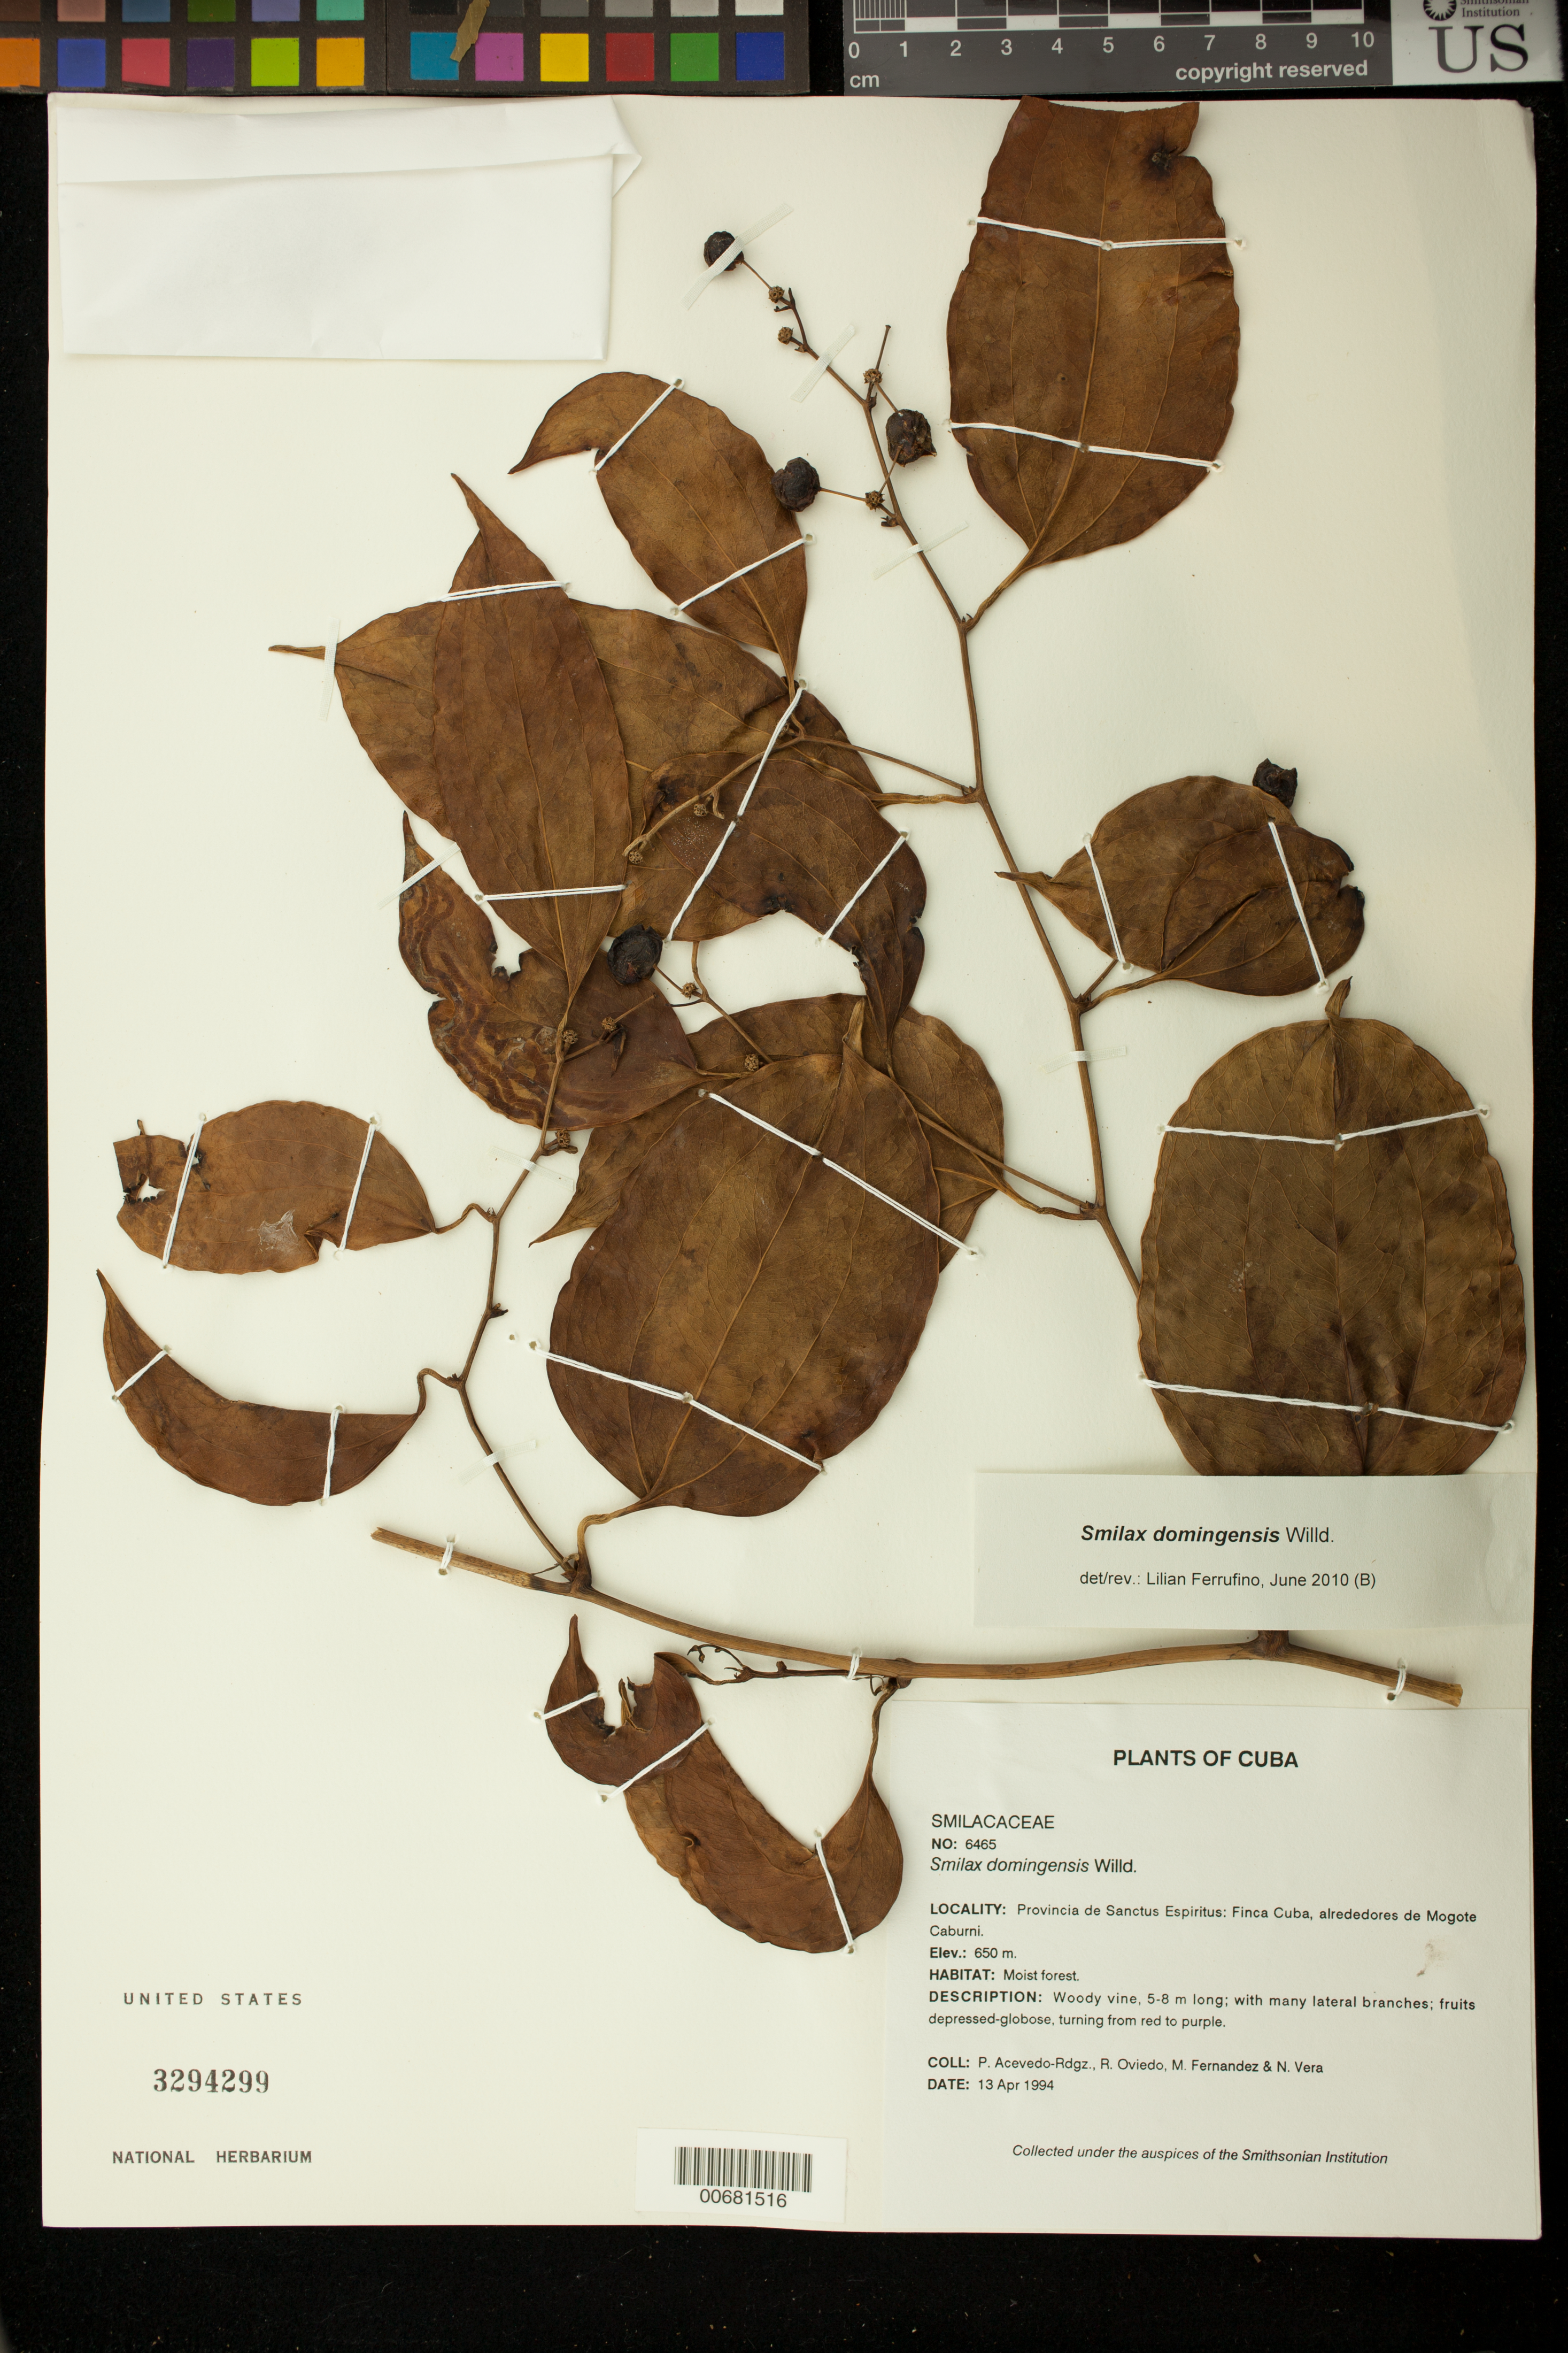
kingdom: Plantae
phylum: Tracheophyta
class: Liliopsida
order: Liliales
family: Smilacaceae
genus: Smilax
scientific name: Smilax domingensis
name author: Willd.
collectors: P. Acevedo-Rodr., R. Oviedo, M. Fernández & N. Vera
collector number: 6465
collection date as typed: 13 Apr 1994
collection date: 1994-04-13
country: Cuba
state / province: Sancti Spiritus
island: Cuba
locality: Provincia de Sanctus Espiritus; Finca Cuba, alrededores de Mogote Caburni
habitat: Moist forest.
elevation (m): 650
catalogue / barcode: US 3294299